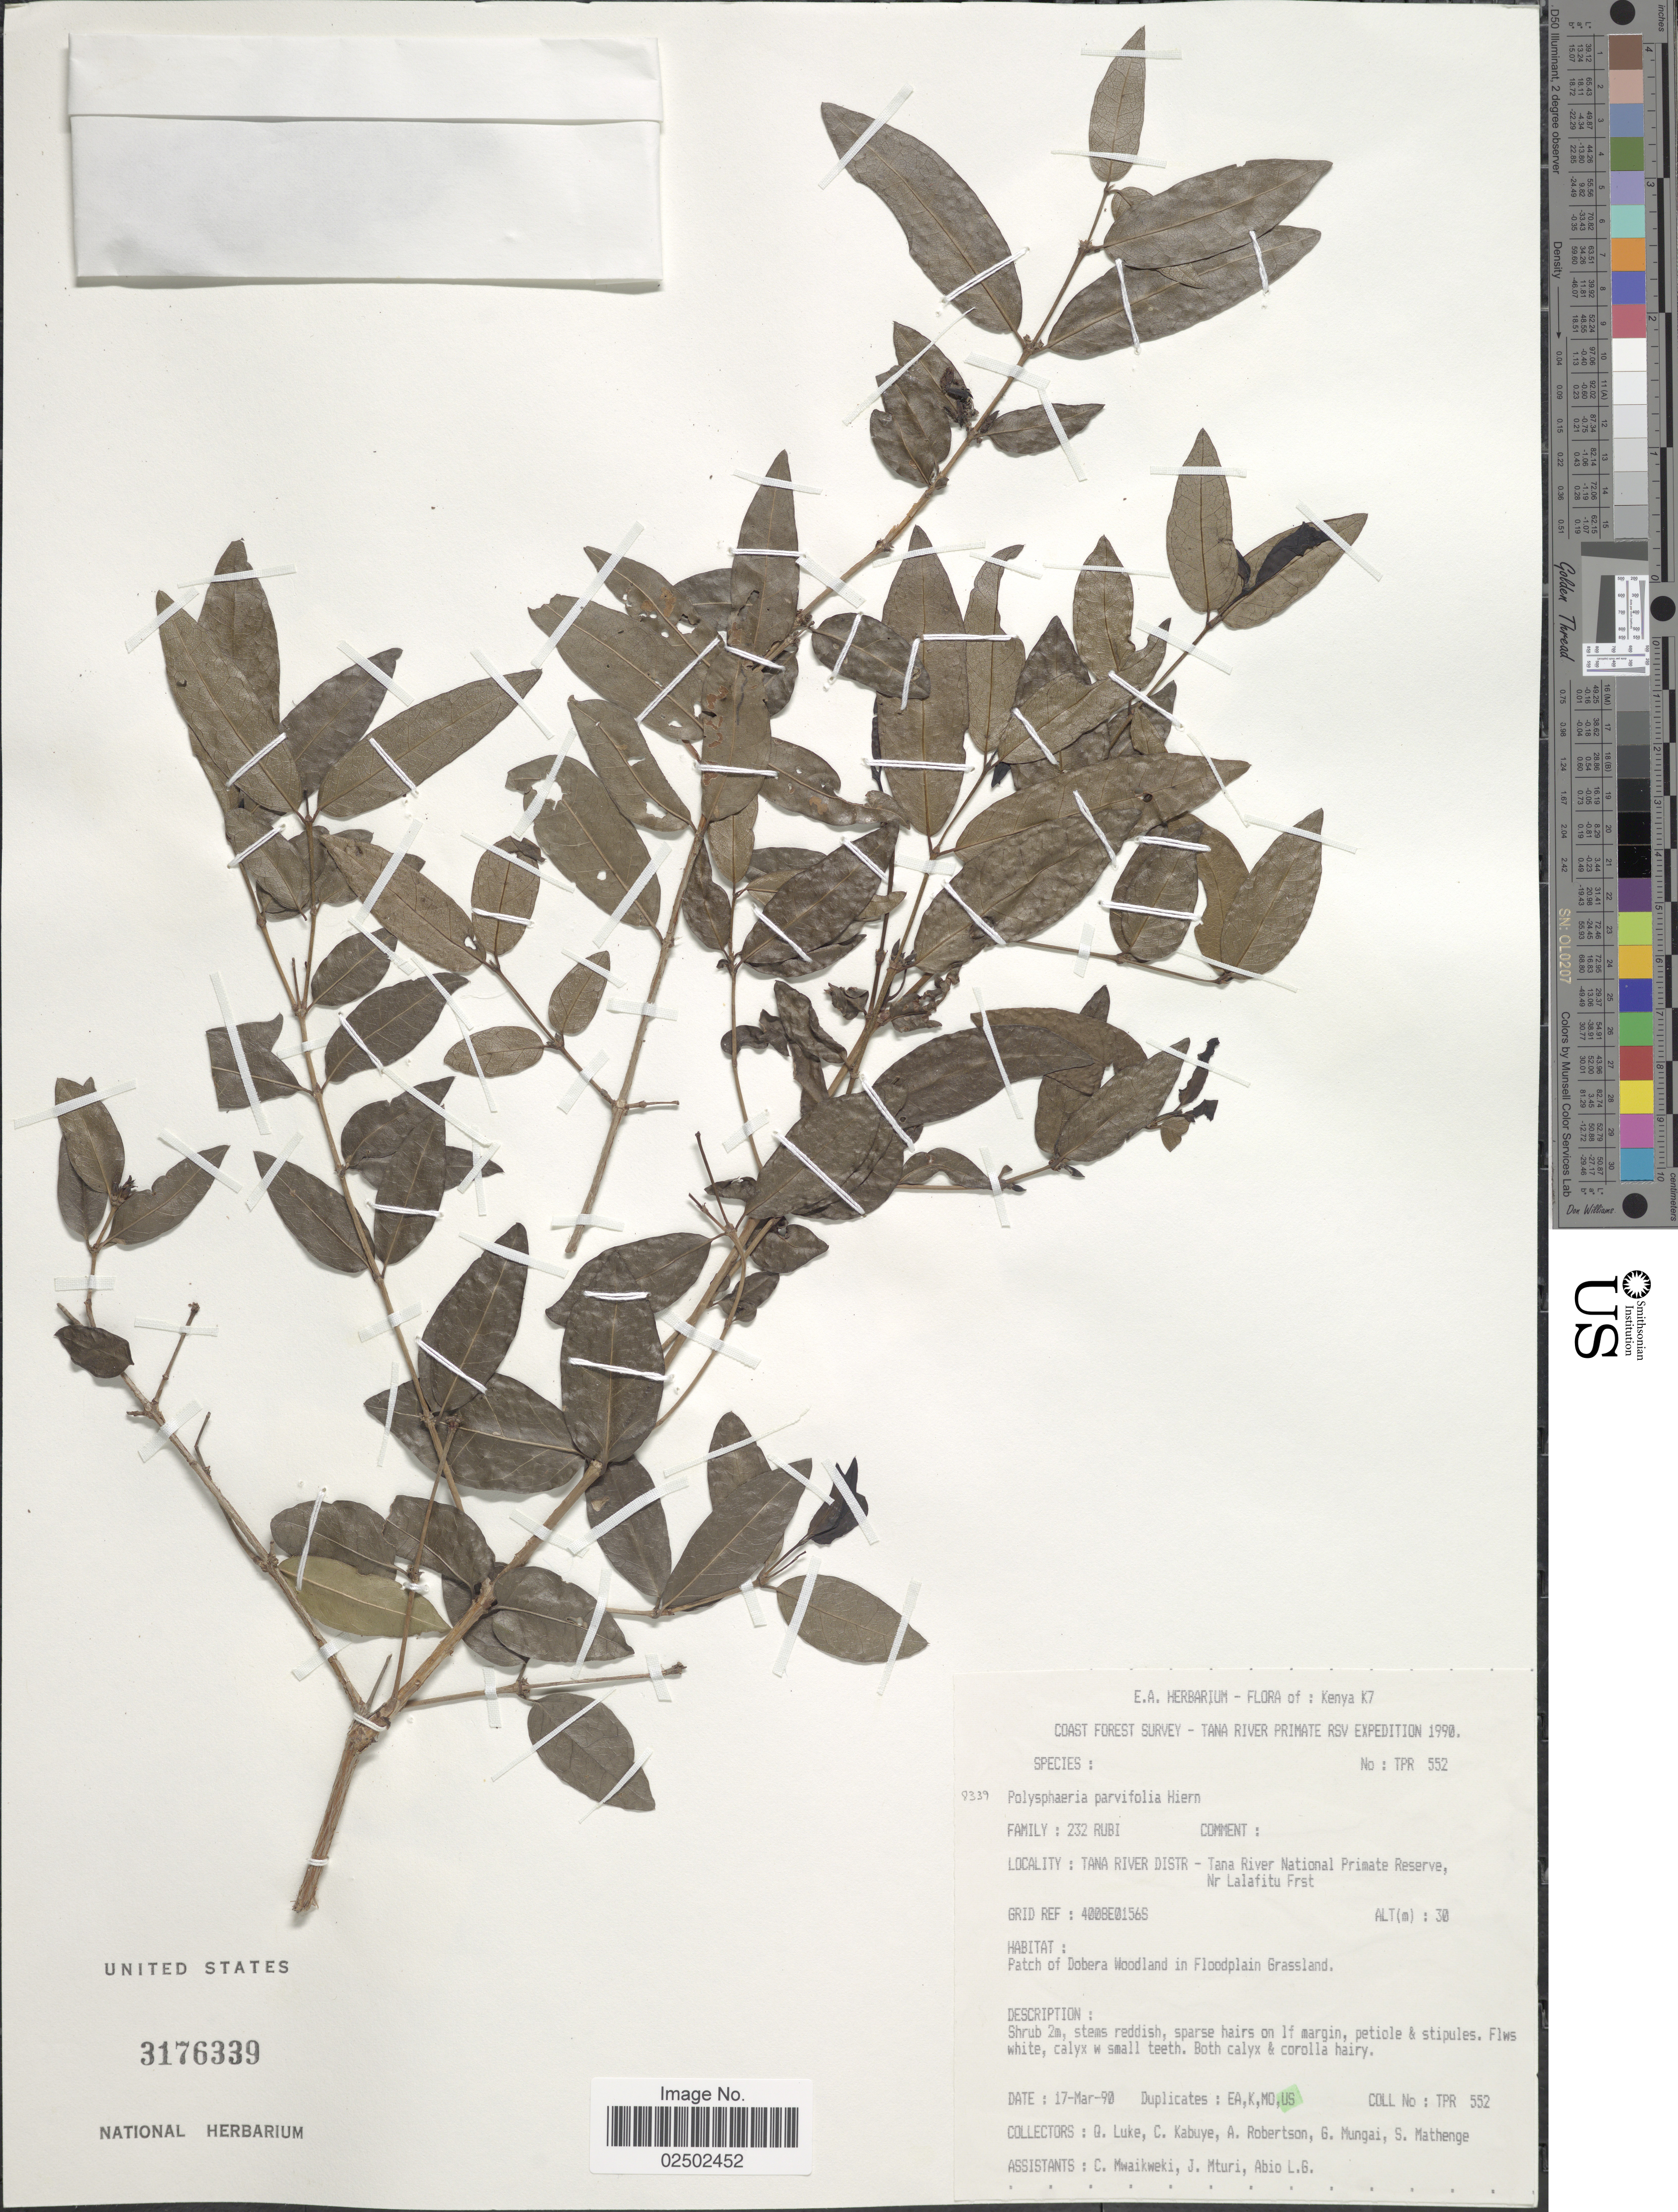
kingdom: Plantae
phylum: Tracheophyta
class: Magnoliopsida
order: Gentianales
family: Rubiaceae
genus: Polysphaeria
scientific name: Polysphaeria parvifolia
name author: Hiern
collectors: Q. Luke, C. Kabuye, A. Robertson, G. Mungai & et al.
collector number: TPR 552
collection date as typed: Transcribed d/m/y: 17/3/90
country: Kenya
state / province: Tana River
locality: Coast Forest - Tana River. Tana River National Primate Reserve, Nr Lalafitu First. Grid Ref. 4008E0156S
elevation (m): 30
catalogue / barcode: US 3176339